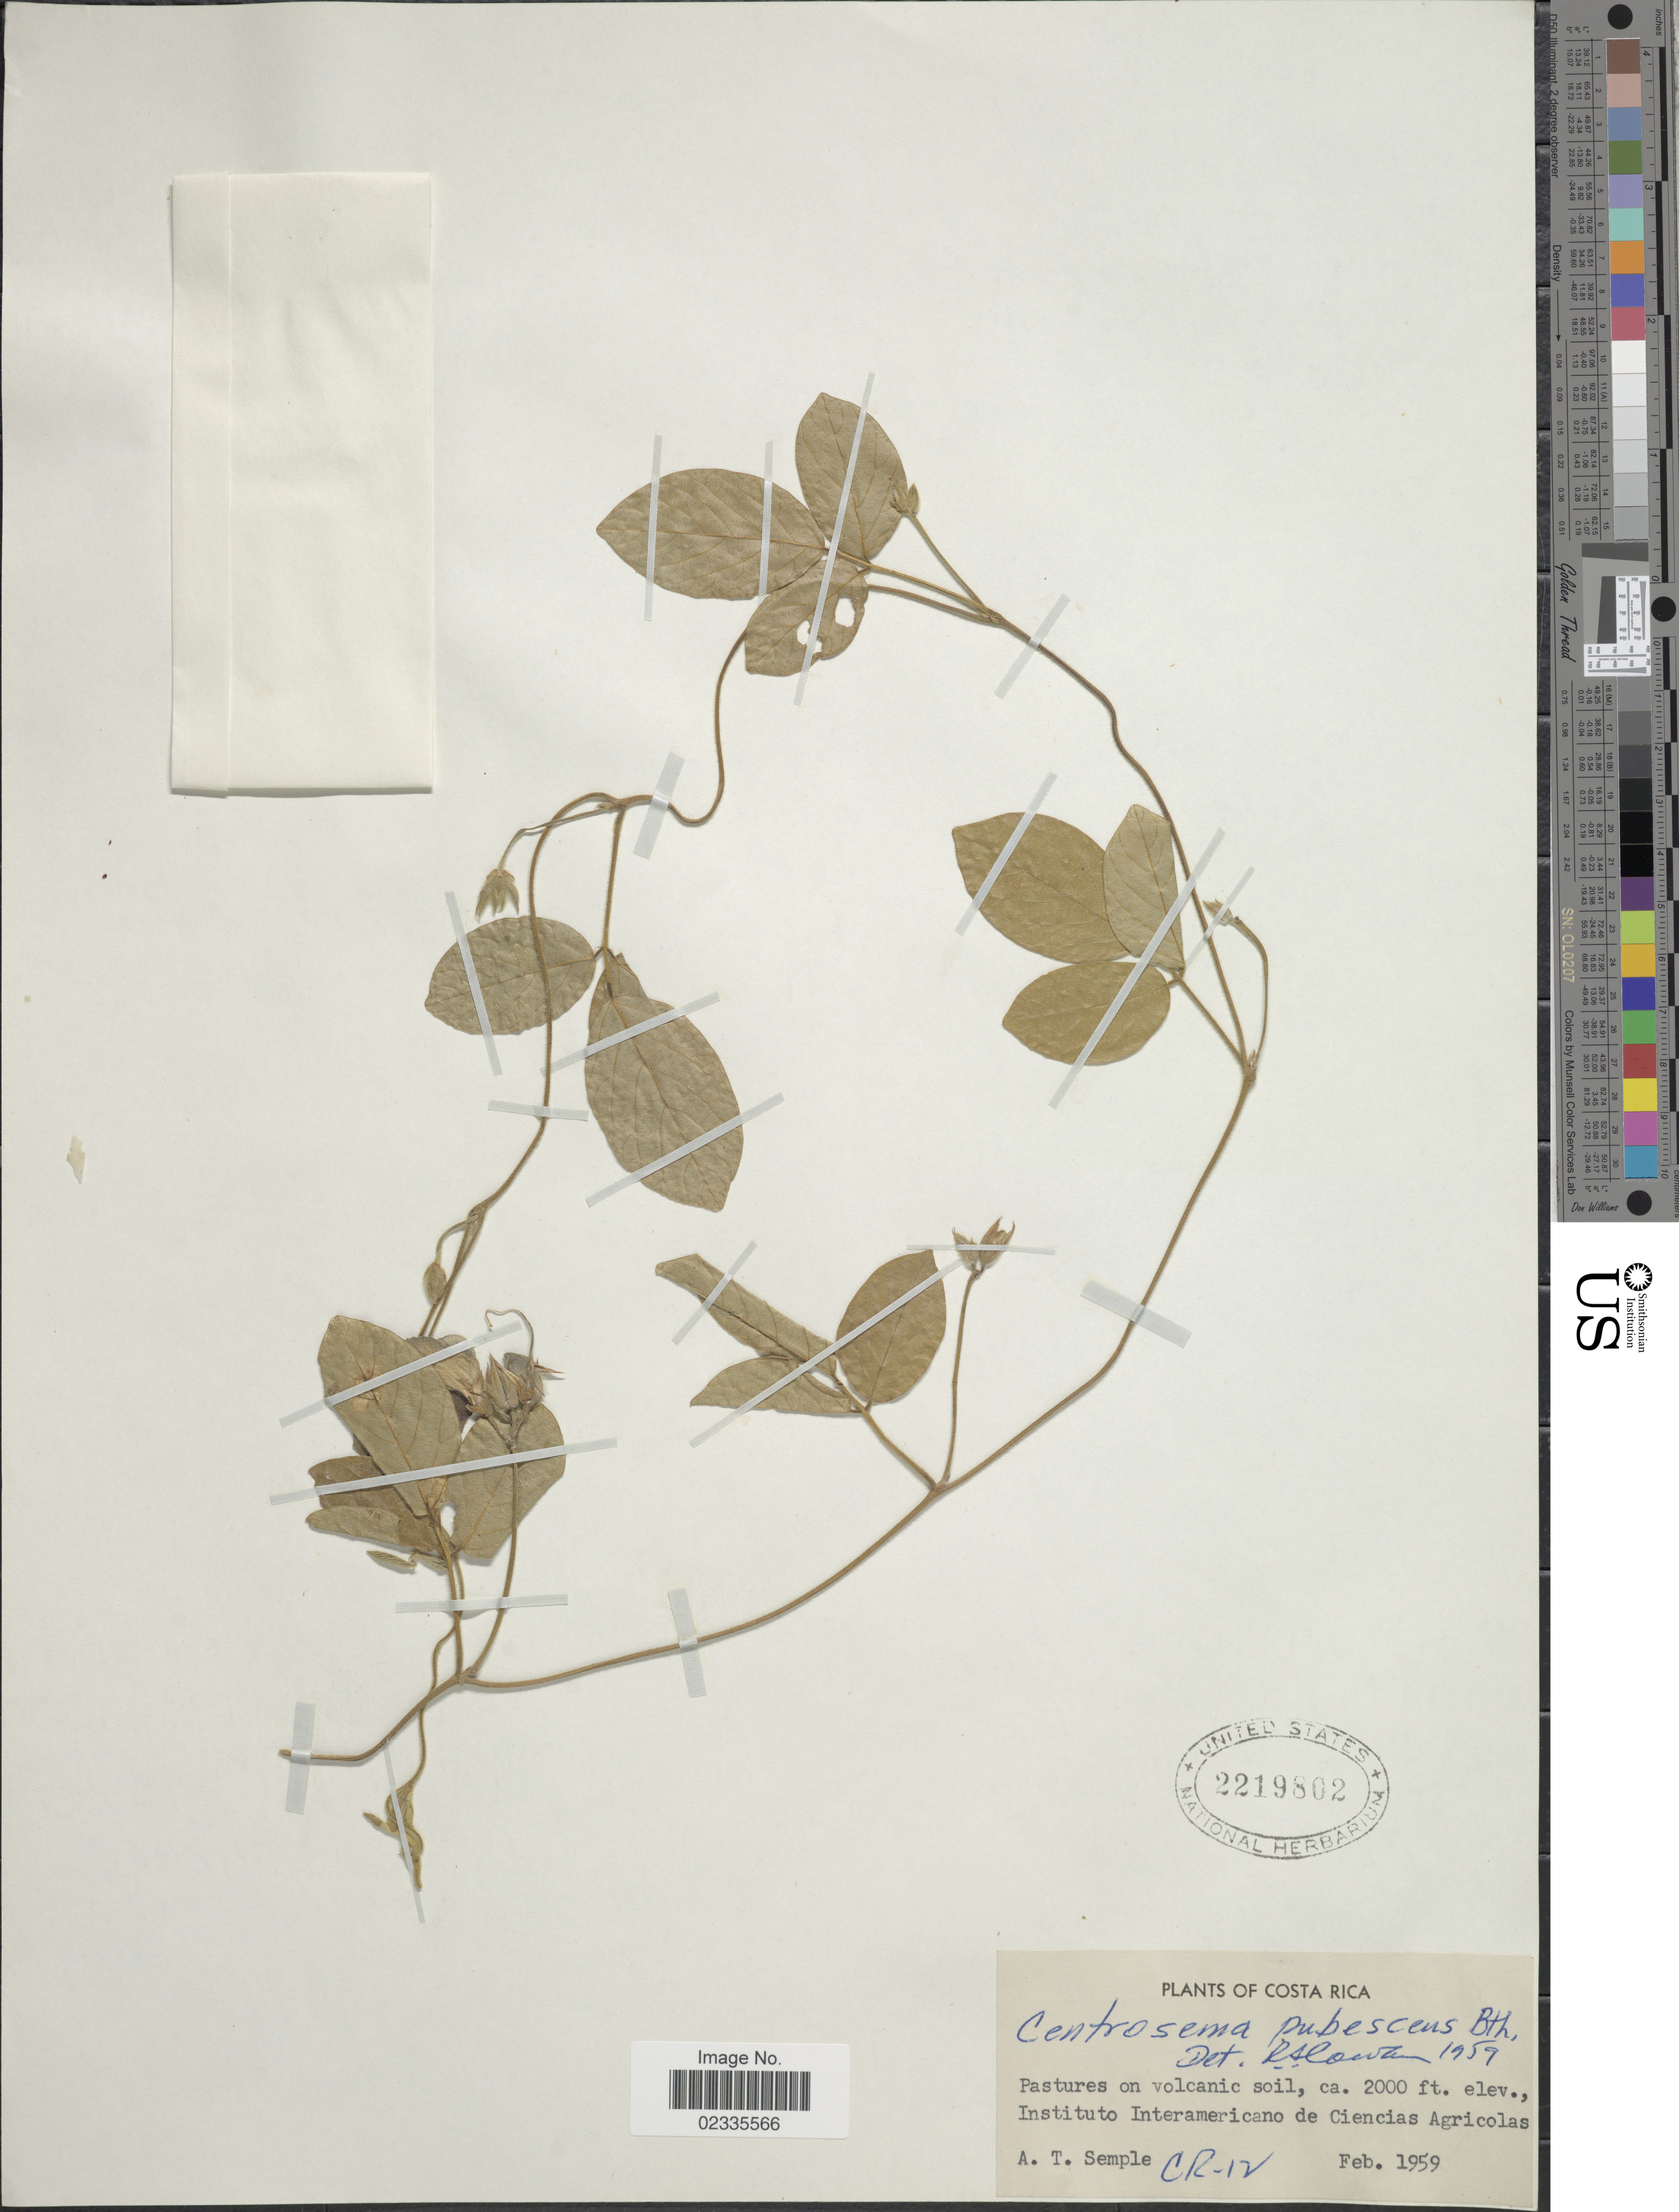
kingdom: Plantae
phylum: Tracheophyta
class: Magnoliopsida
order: Fabales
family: Fabaceae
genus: Centrosema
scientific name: Centrosema pubescens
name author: Benth.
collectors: A. Semple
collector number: CR-12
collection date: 1959-02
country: Costa Rica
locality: Instituto Interamerincano de Ciencias Agricolas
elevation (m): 610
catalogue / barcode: US 2219802